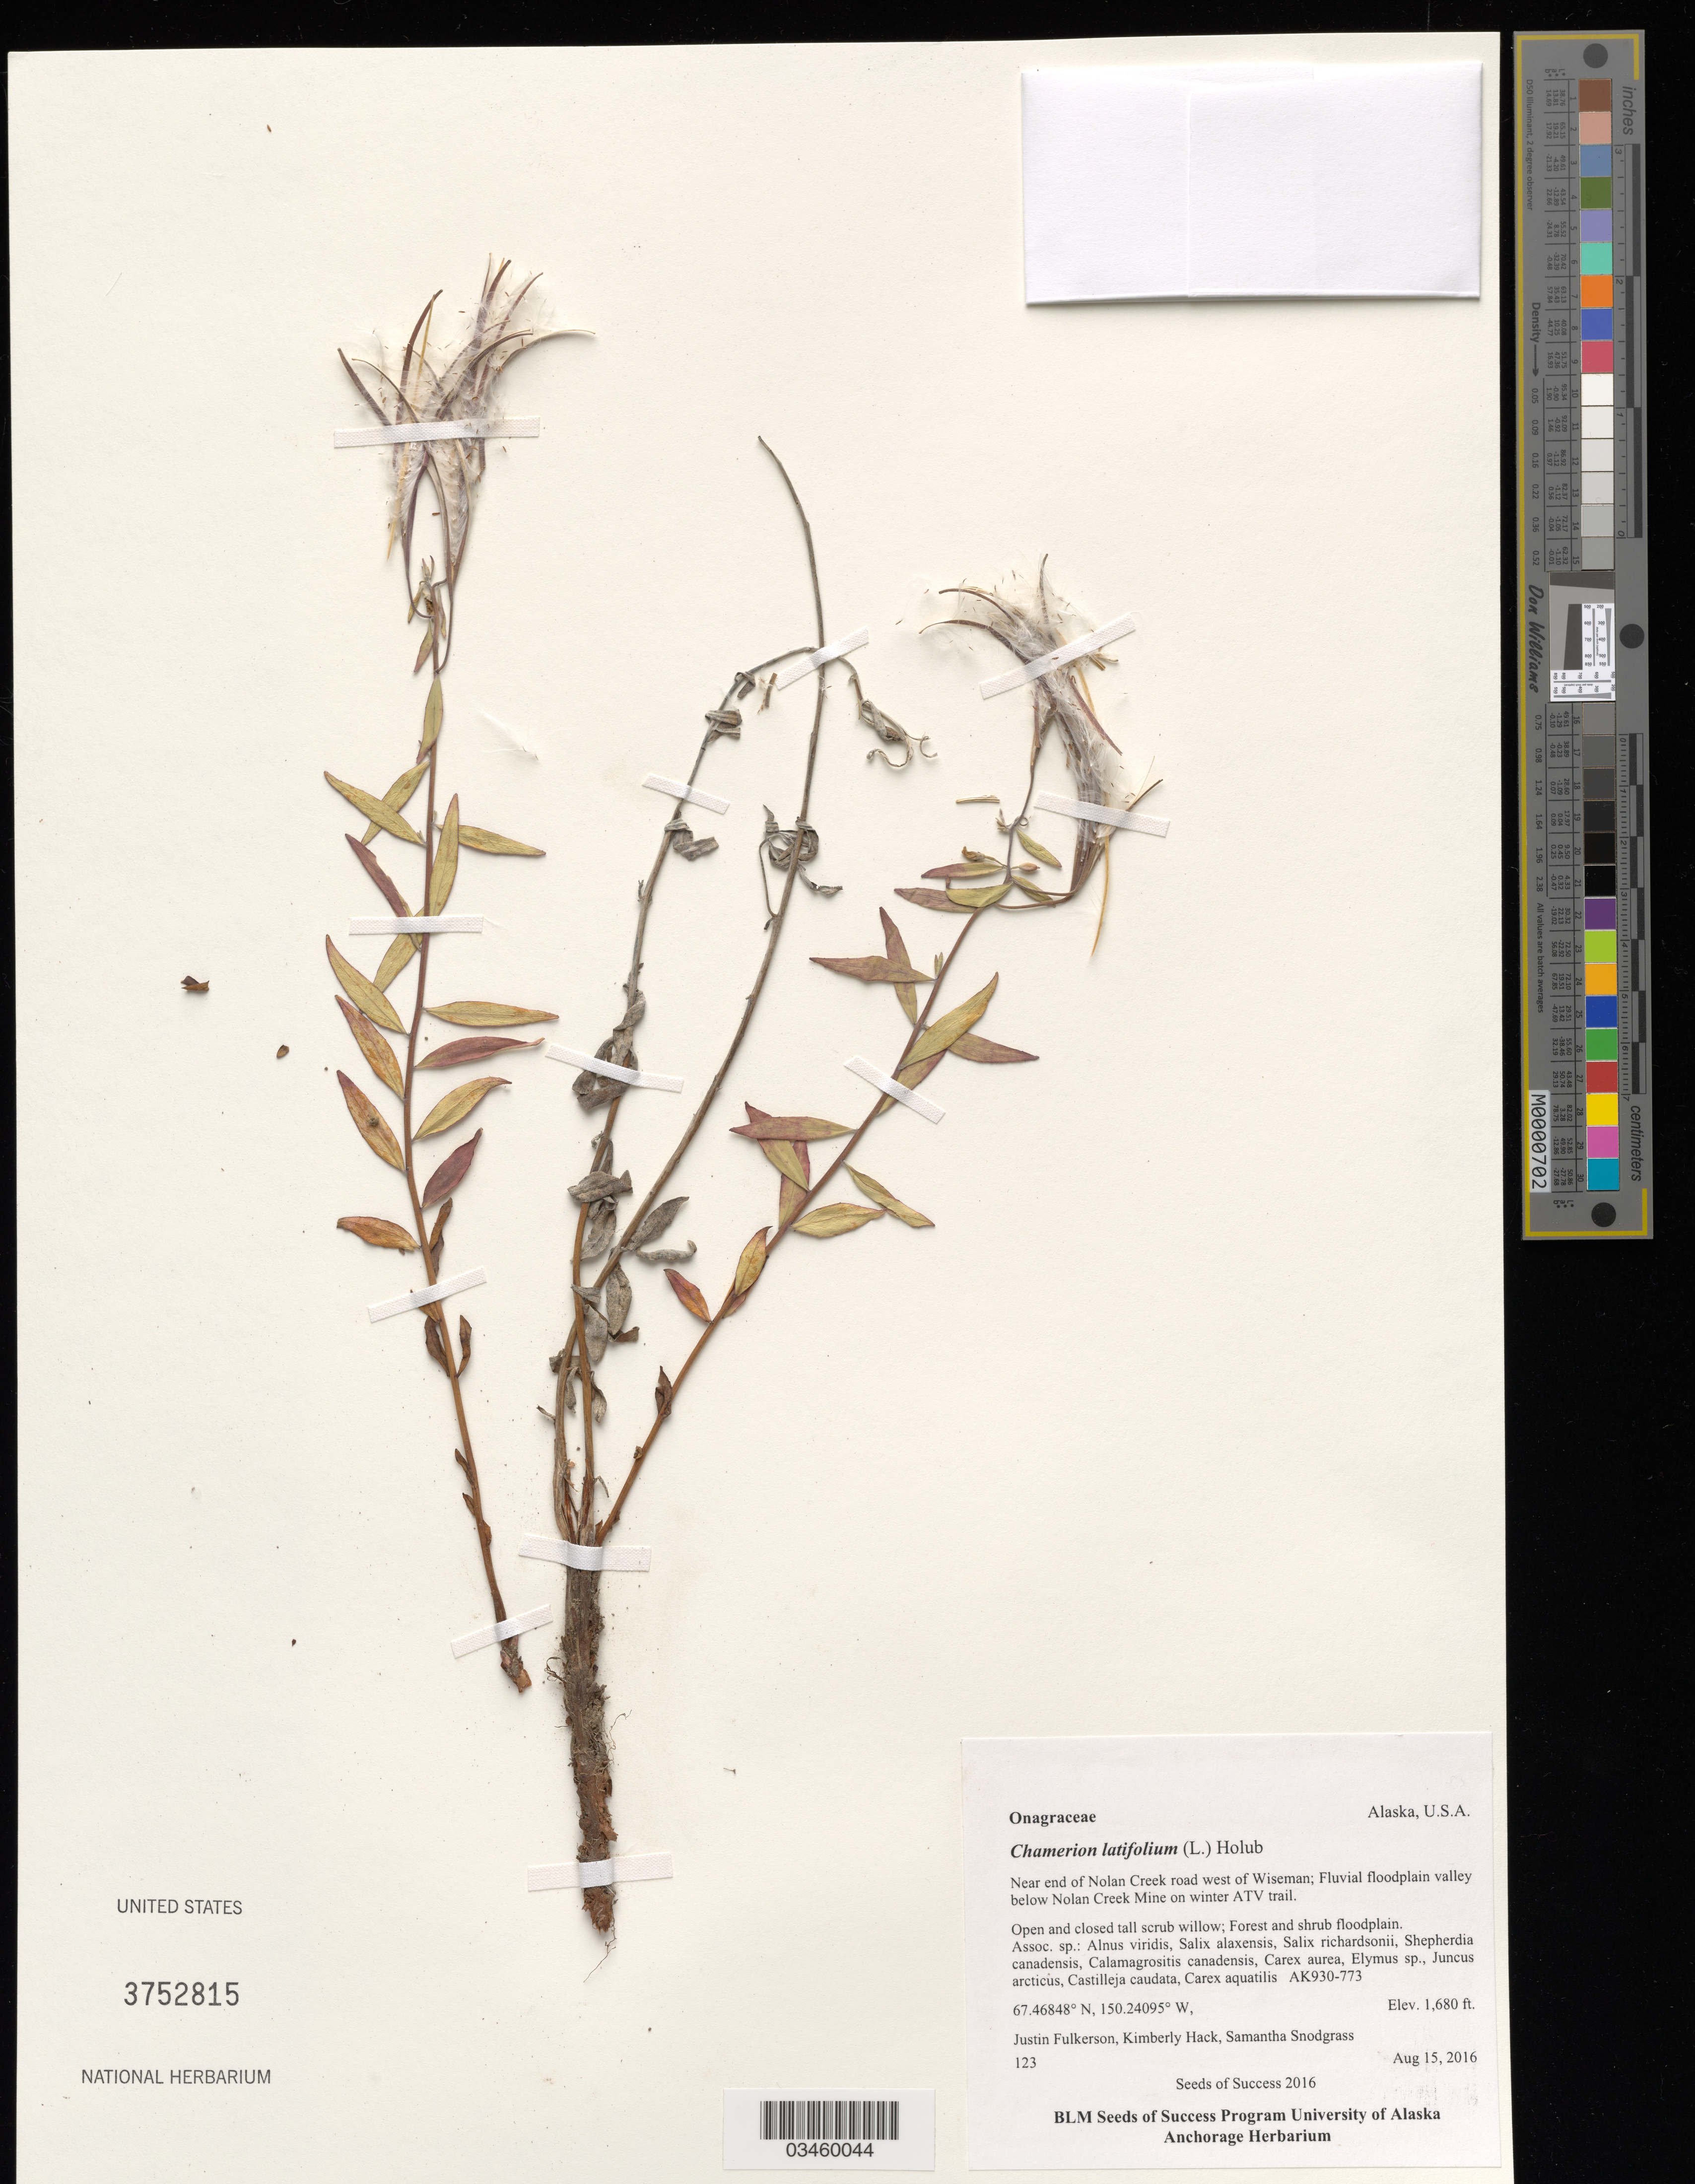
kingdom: Plantae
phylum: Tracheophyta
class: Magnoliopsida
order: Myrtales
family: Onagraceae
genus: Chamerion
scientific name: Chamerion latifolium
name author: (L.) Holub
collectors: J. Fulkerson, K. Hack & S. Snodgrass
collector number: AK930-773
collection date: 2016-08-15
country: United States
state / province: Alaska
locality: Near end of Nolan Creek road west of Wiseman, Fluvial floodplain valley below Nolan Creek Mine on winter ATV trail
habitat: Open and closed tall scrub willow. Forest and shrub floodplain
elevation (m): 512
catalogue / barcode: US 3752815